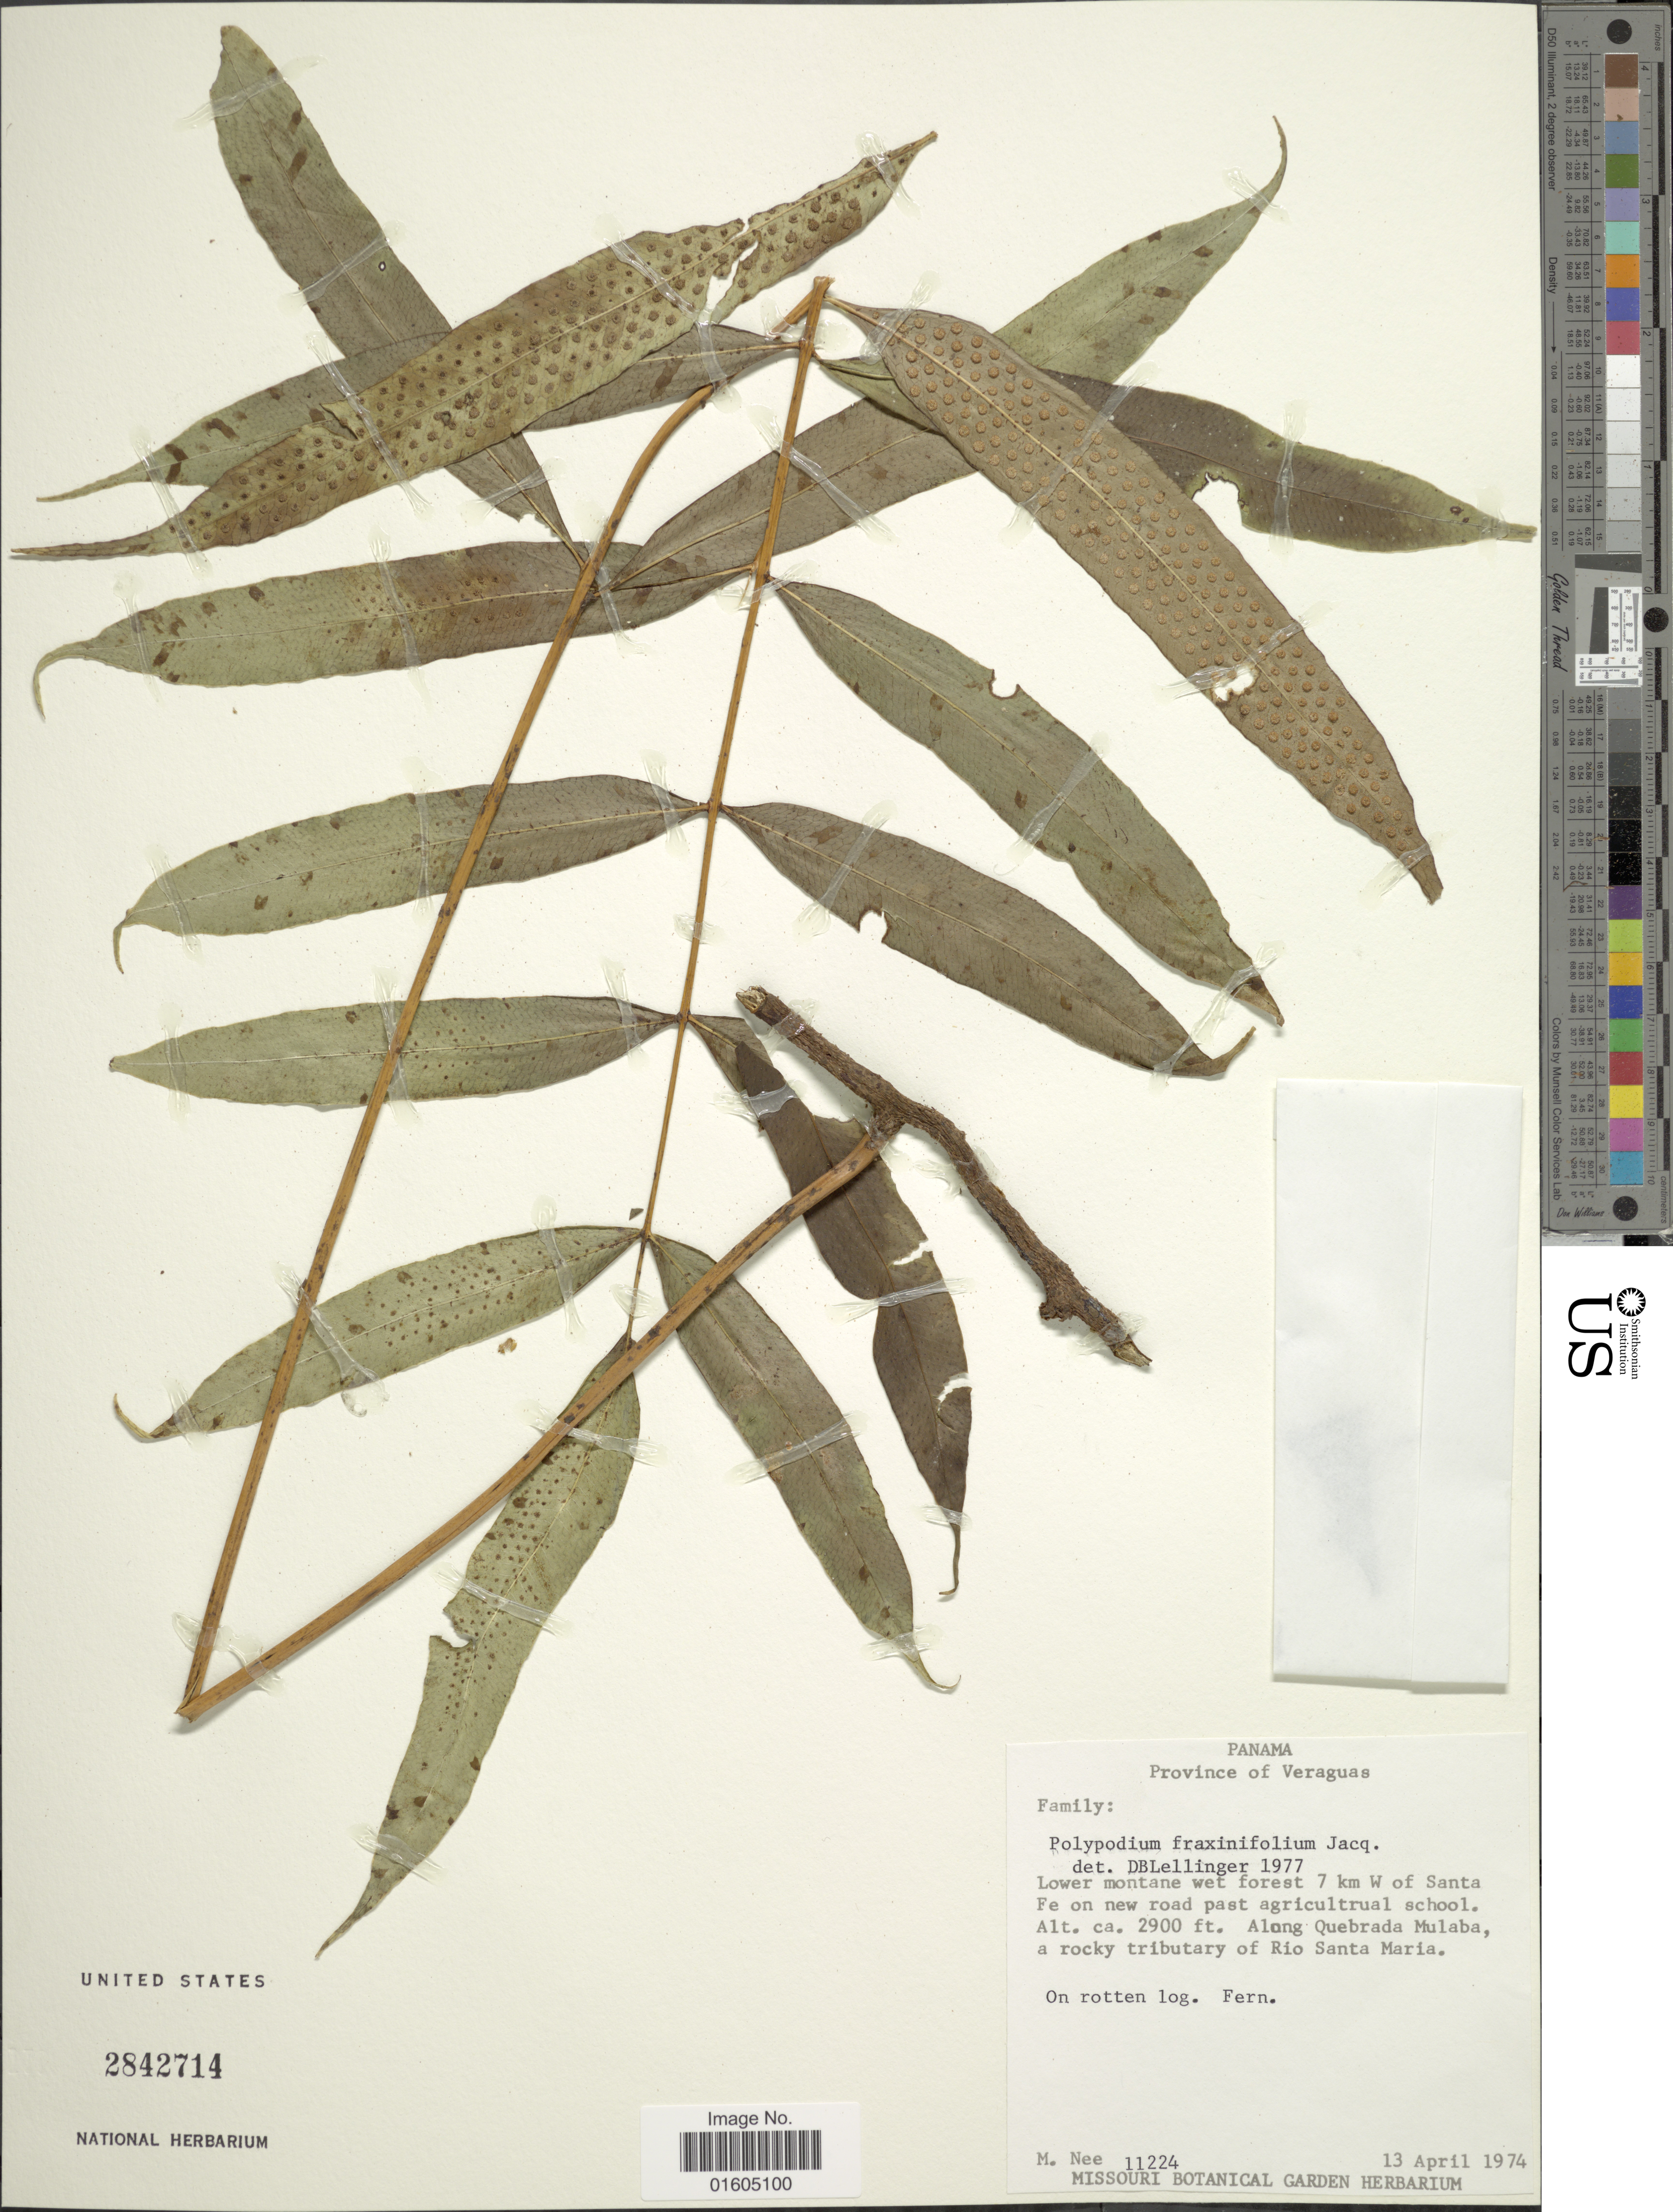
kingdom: Plantae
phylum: Tracheophyta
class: Polypodiopsida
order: Polypodiales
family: Polypodiaceae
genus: Serpocaulon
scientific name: Serpocaulon fraxinifolium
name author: (Jacq.) A.R. Sm.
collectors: M. Nee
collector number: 11224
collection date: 1974-04-13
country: Panama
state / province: Veraguas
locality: Panama. Province of Veraguas. Lower montane wet forest 7 km W of Santa Fe on new road past agriculture school. Along Quebrada Mulaba a rocky tributary of Rio Santa Maria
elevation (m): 884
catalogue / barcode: US 2842714